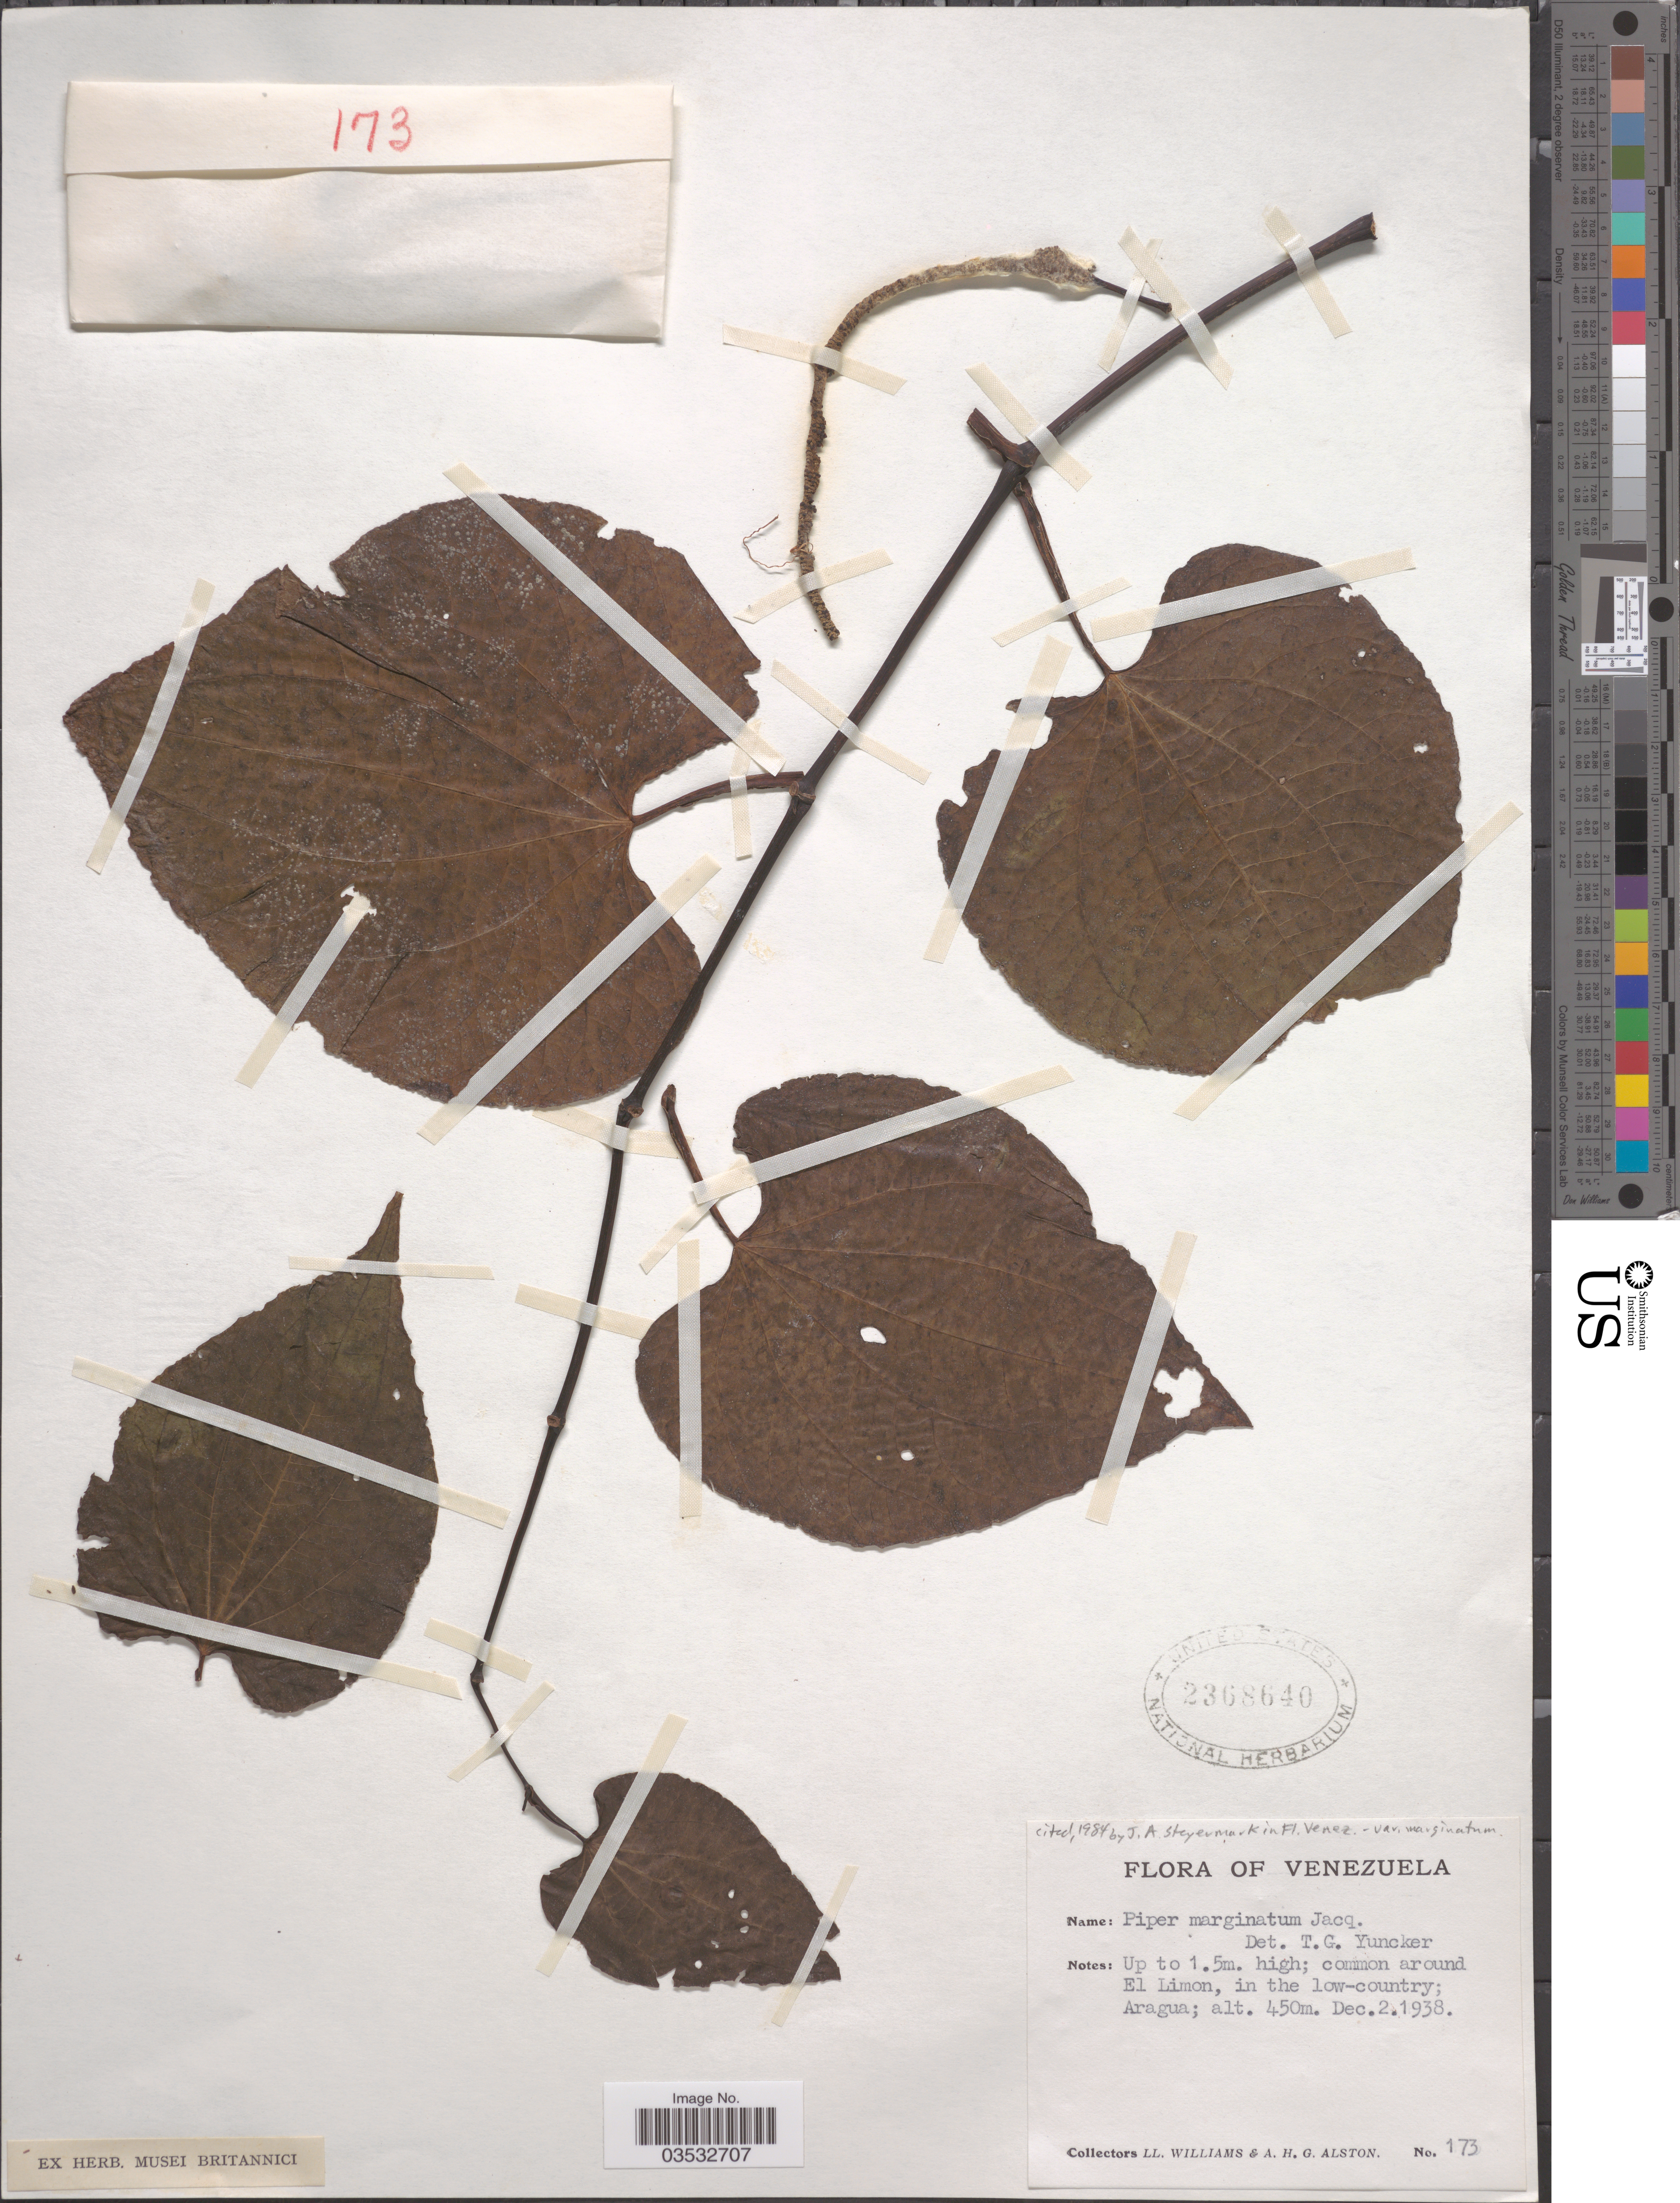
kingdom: Plantae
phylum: Tracheophyta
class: Magnoliopsida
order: Piperales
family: Piperaceae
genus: Piper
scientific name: Piper marginatum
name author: Jacq.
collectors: Ll. Williams & A. H. Alston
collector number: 173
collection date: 1938-12-02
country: Venezuela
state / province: Aragua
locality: Common around El Limon.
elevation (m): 450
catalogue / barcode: US 2368640